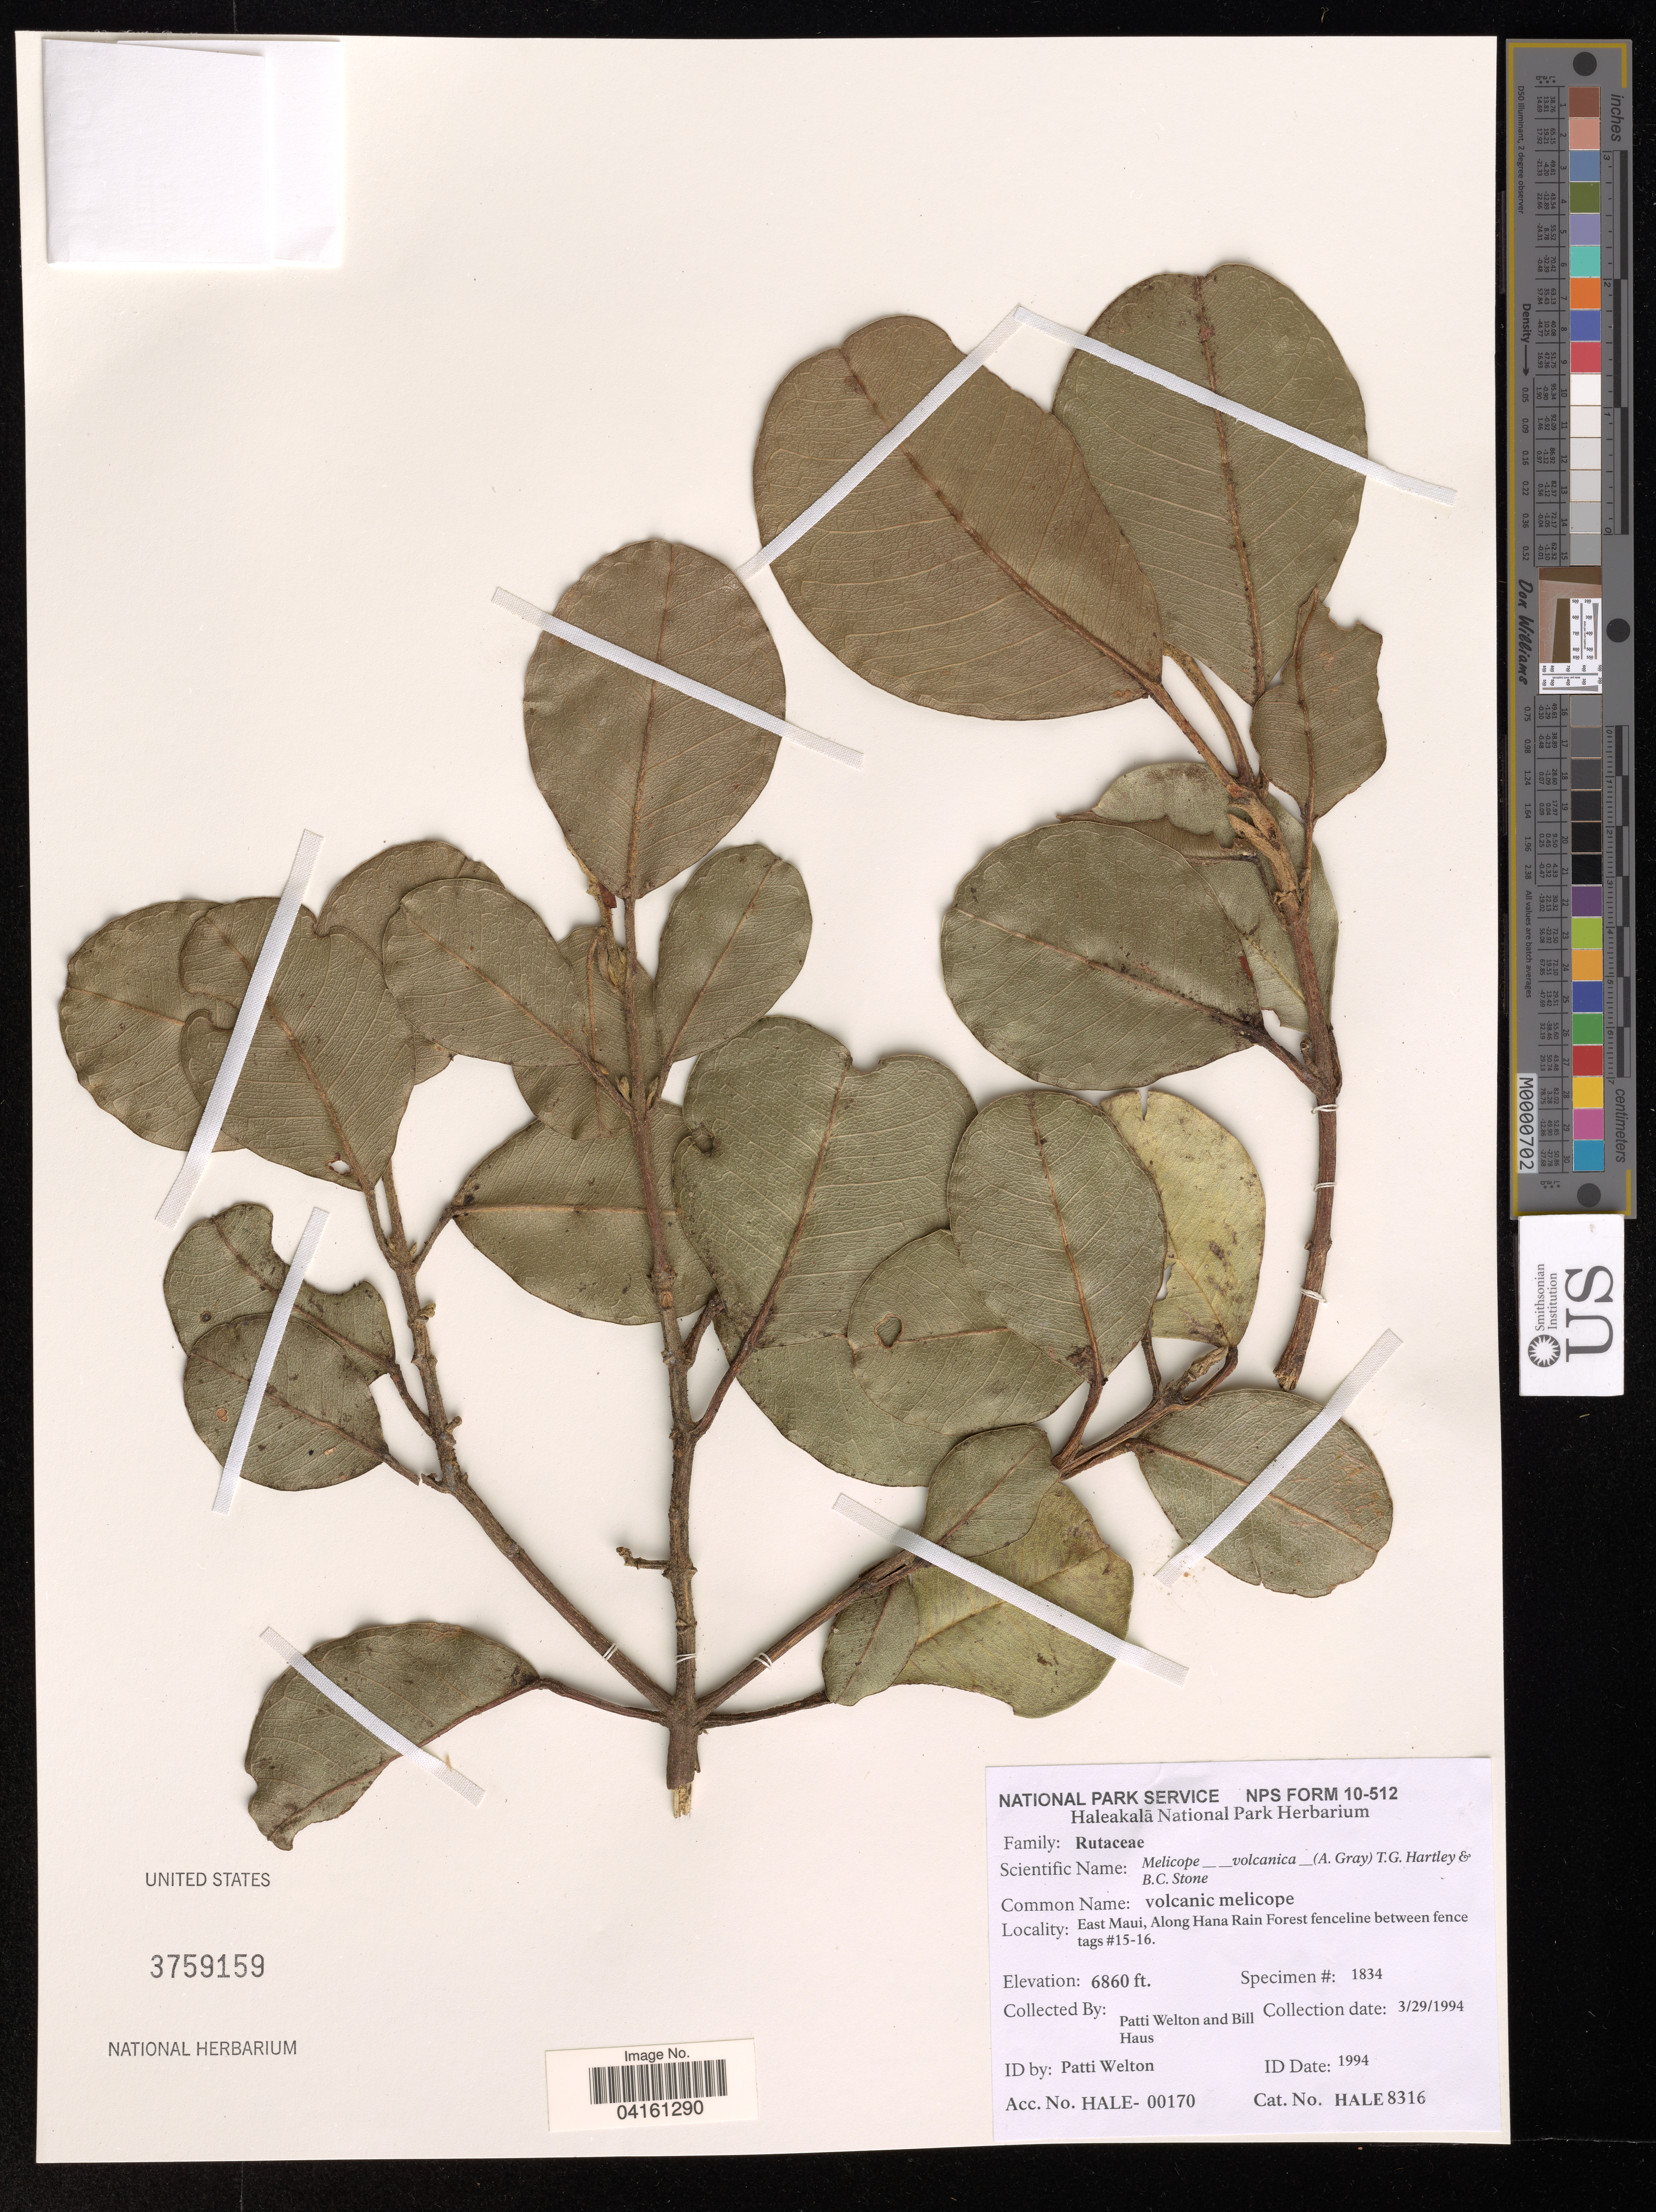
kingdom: Plantae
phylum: Tracheophyta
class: Magnoliopsida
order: Sapindales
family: Rutaceae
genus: Melicope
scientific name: Melicope volcanica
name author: (A. Gray) T.G. Hartley & B.C. Stone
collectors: P. Welton & B. Haus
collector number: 1834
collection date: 1994-03-29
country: United States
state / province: Hawaii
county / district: Maui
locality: East Maui, Along Hana Rain Forest fenceline between fence tags #15-16.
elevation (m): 2091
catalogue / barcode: US 3759159